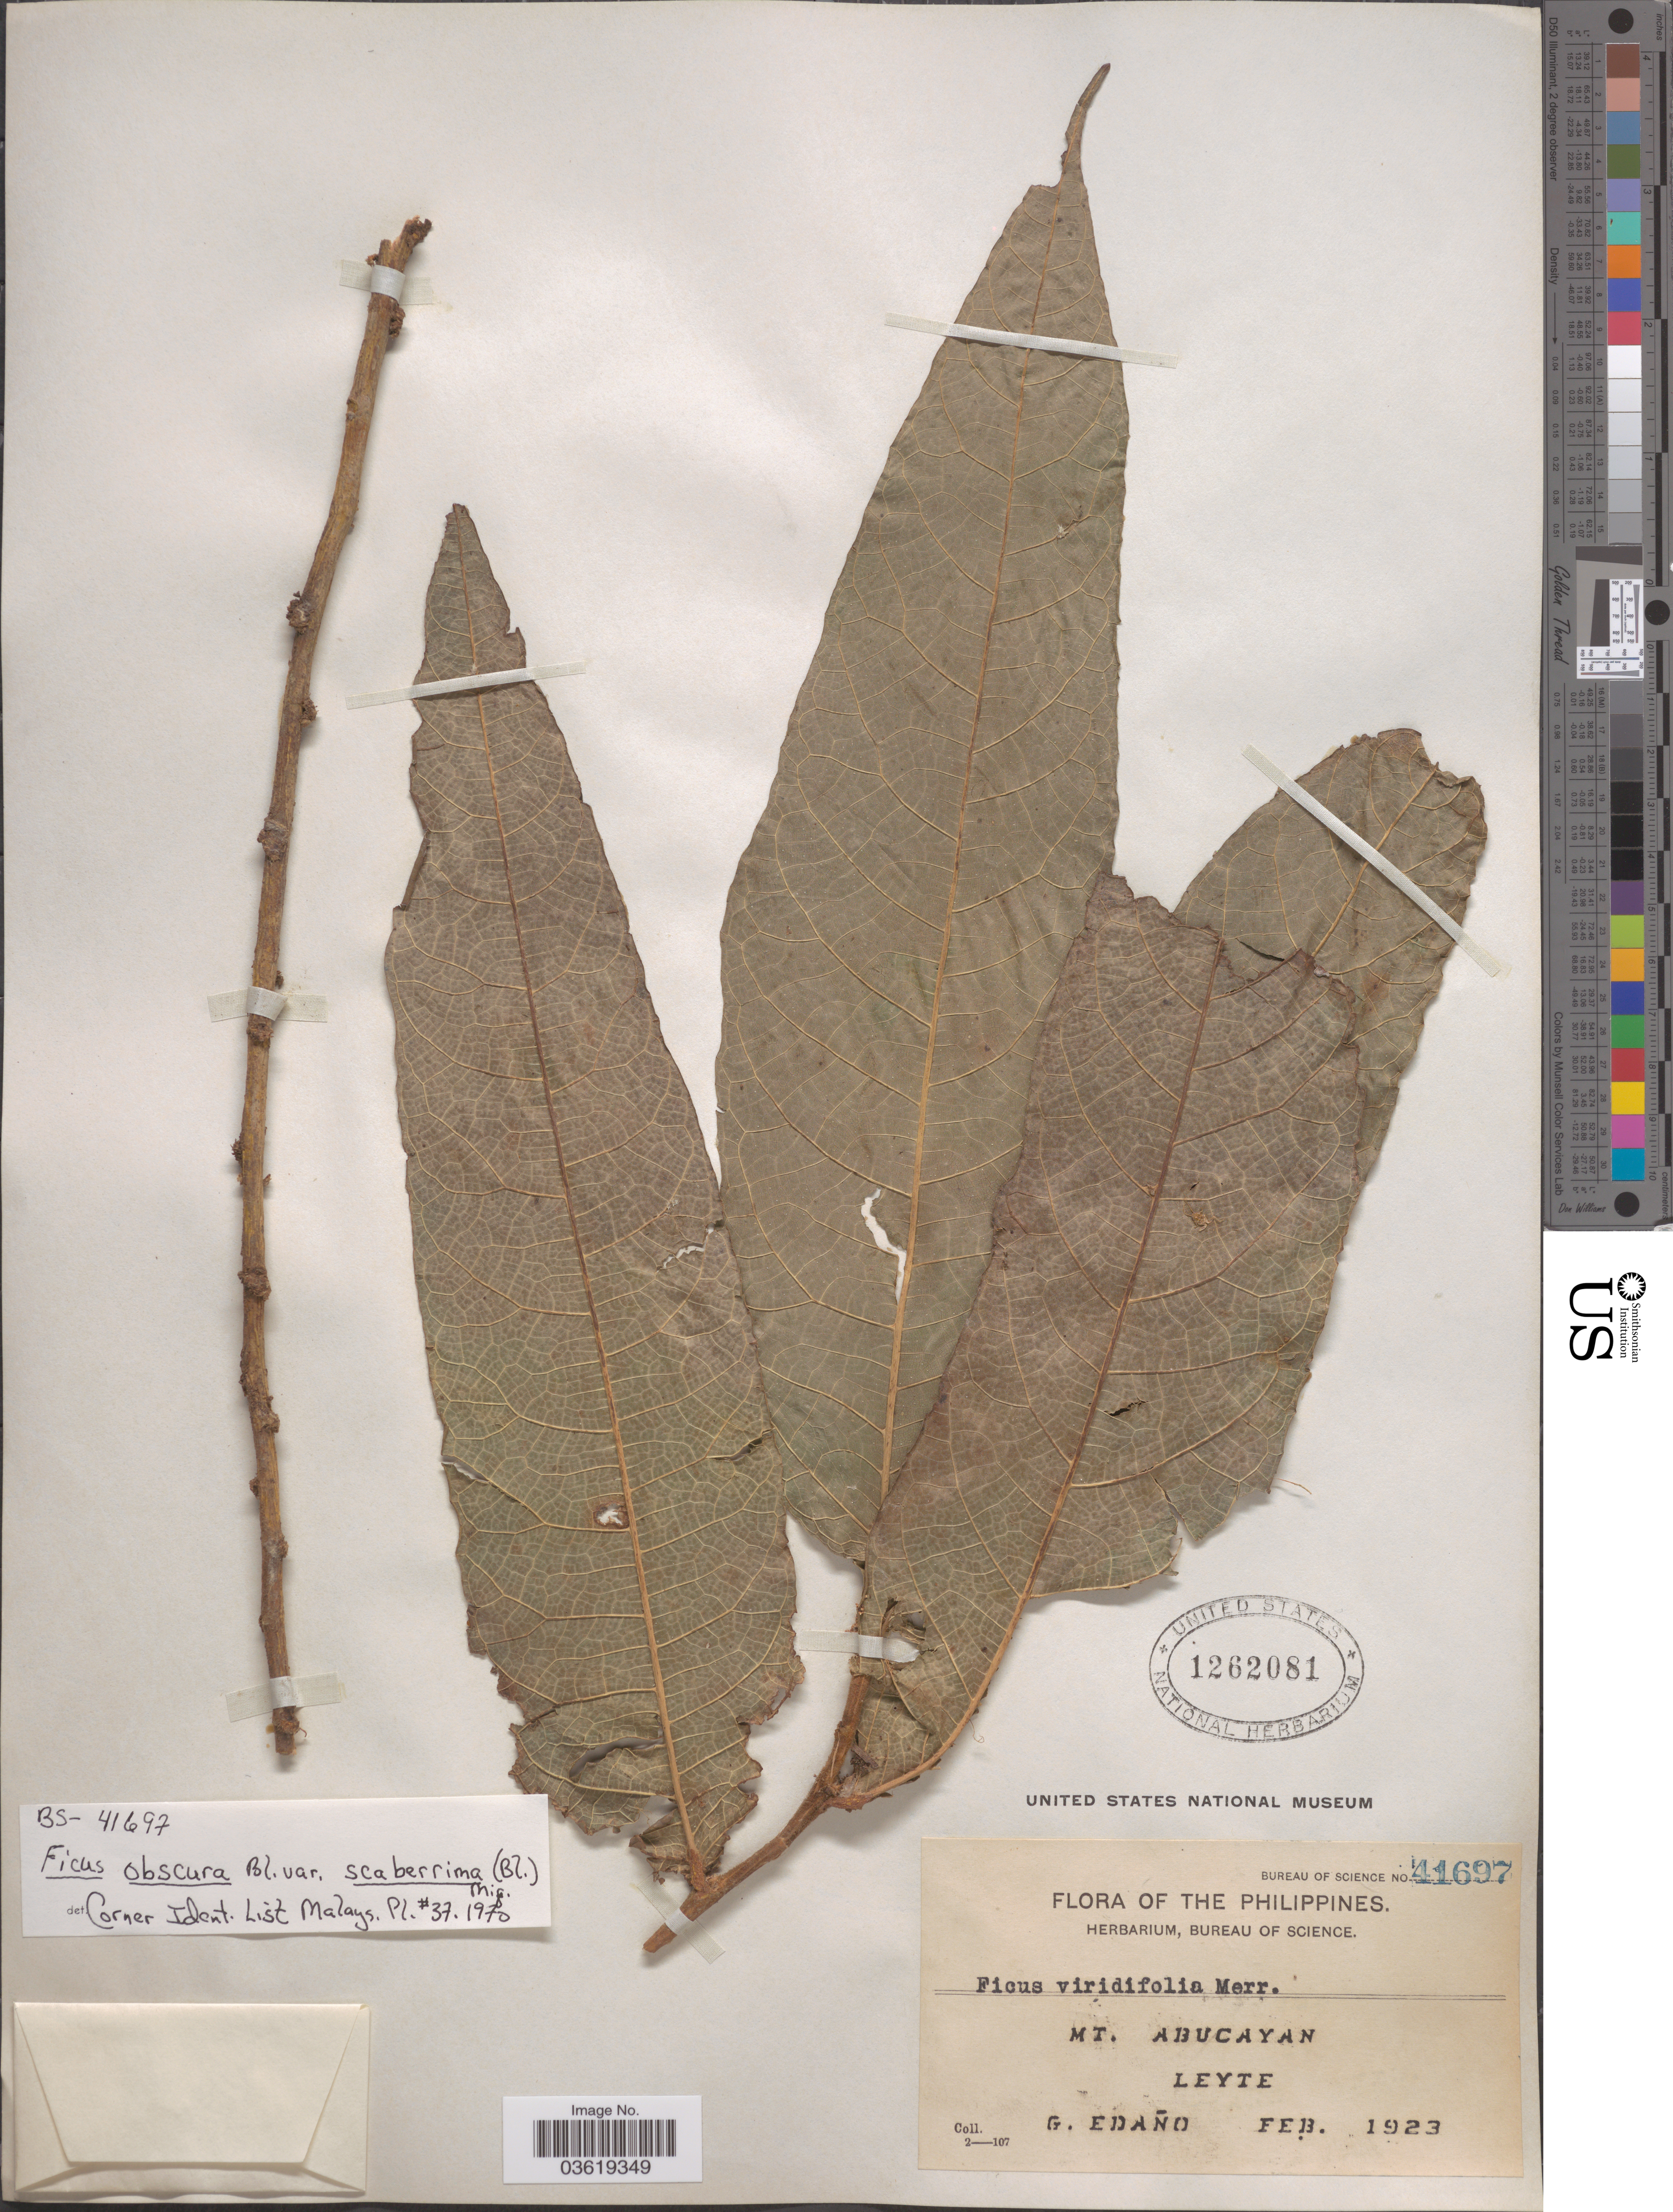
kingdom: Plantae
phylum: Tracheophyta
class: Magnoliopsida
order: Rosales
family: Moraceae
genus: Ficus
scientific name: Ficus scaberrima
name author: (Blume) Miq.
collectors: G. Edaño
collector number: Bureau of Science 41697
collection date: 1923-02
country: Philippines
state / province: Eastern Visayas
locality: Mt. Abucayan, Leyte.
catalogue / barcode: US 1262081